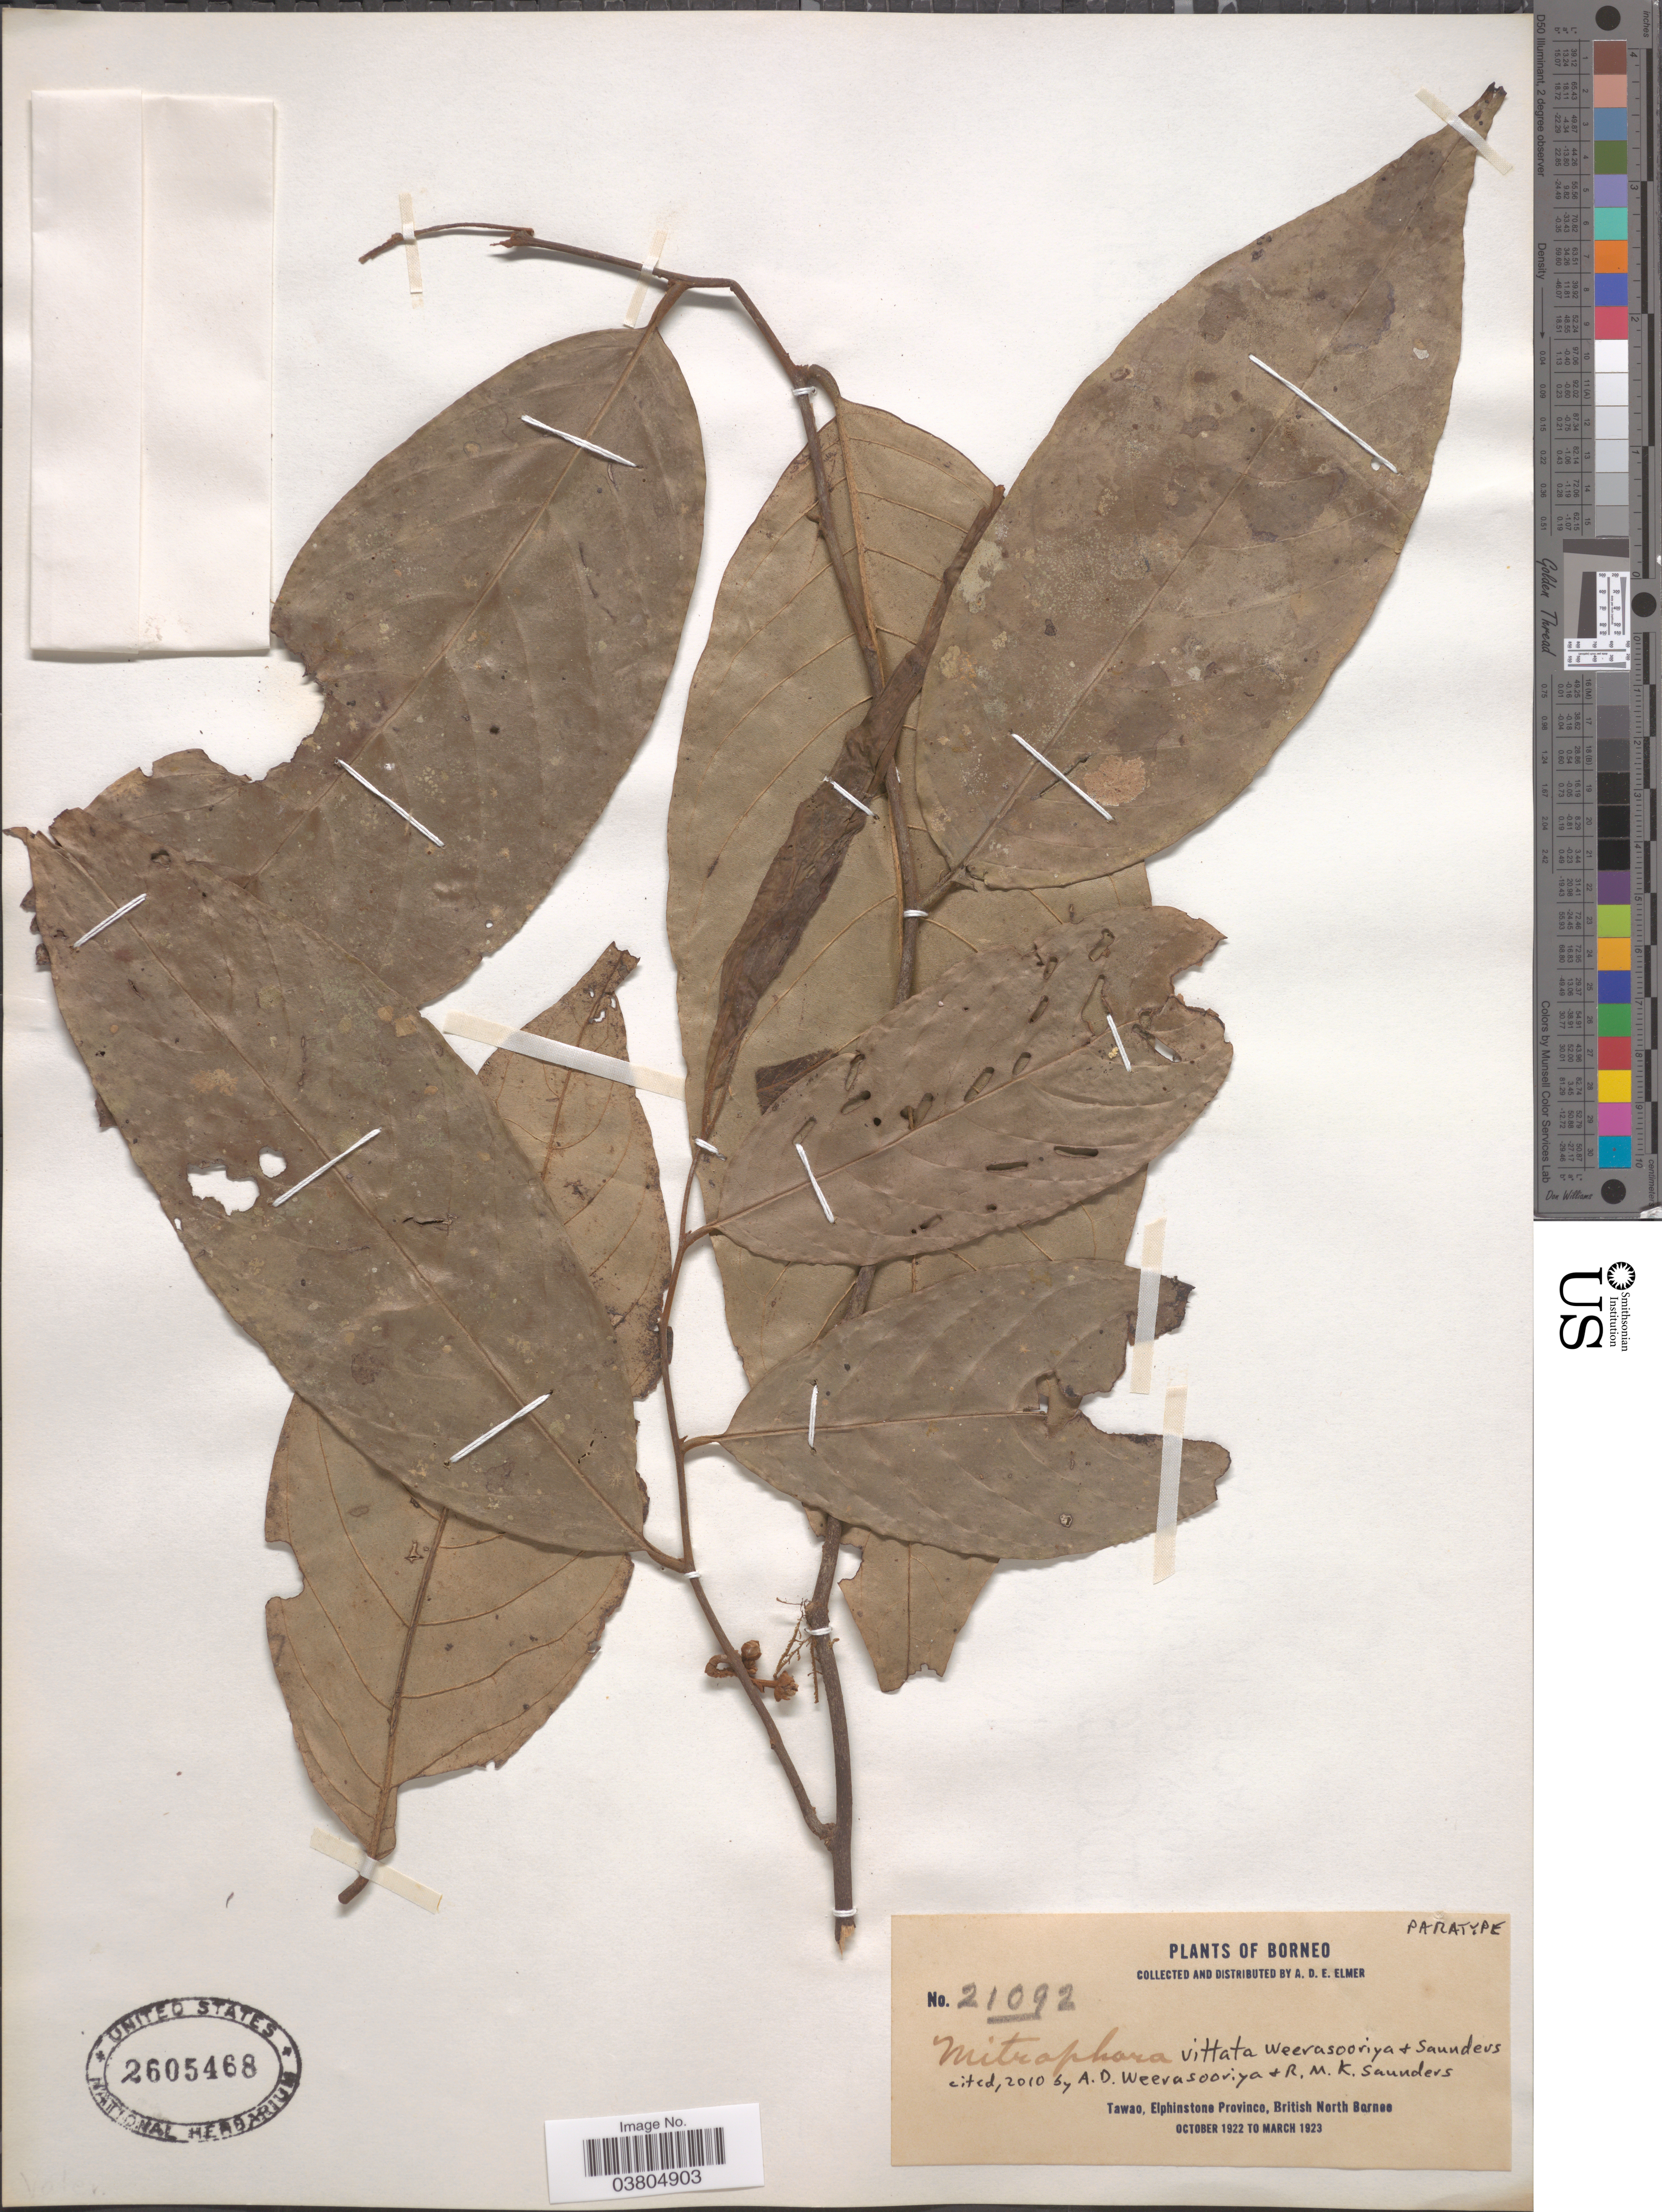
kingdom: Plantae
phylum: Tracheophyta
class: Magnoliopsida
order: Magnoliales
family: Annonaceae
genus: Mitrephora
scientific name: Mitrephora vittata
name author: Weeras. & R.M.K. Saunders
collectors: A. D. E. Elmer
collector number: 21092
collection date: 1922-10/1923-03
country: Malaysia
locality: Borneo. Tawao, Elphinstone Province, British North Borneo.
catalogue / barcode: US 2605468